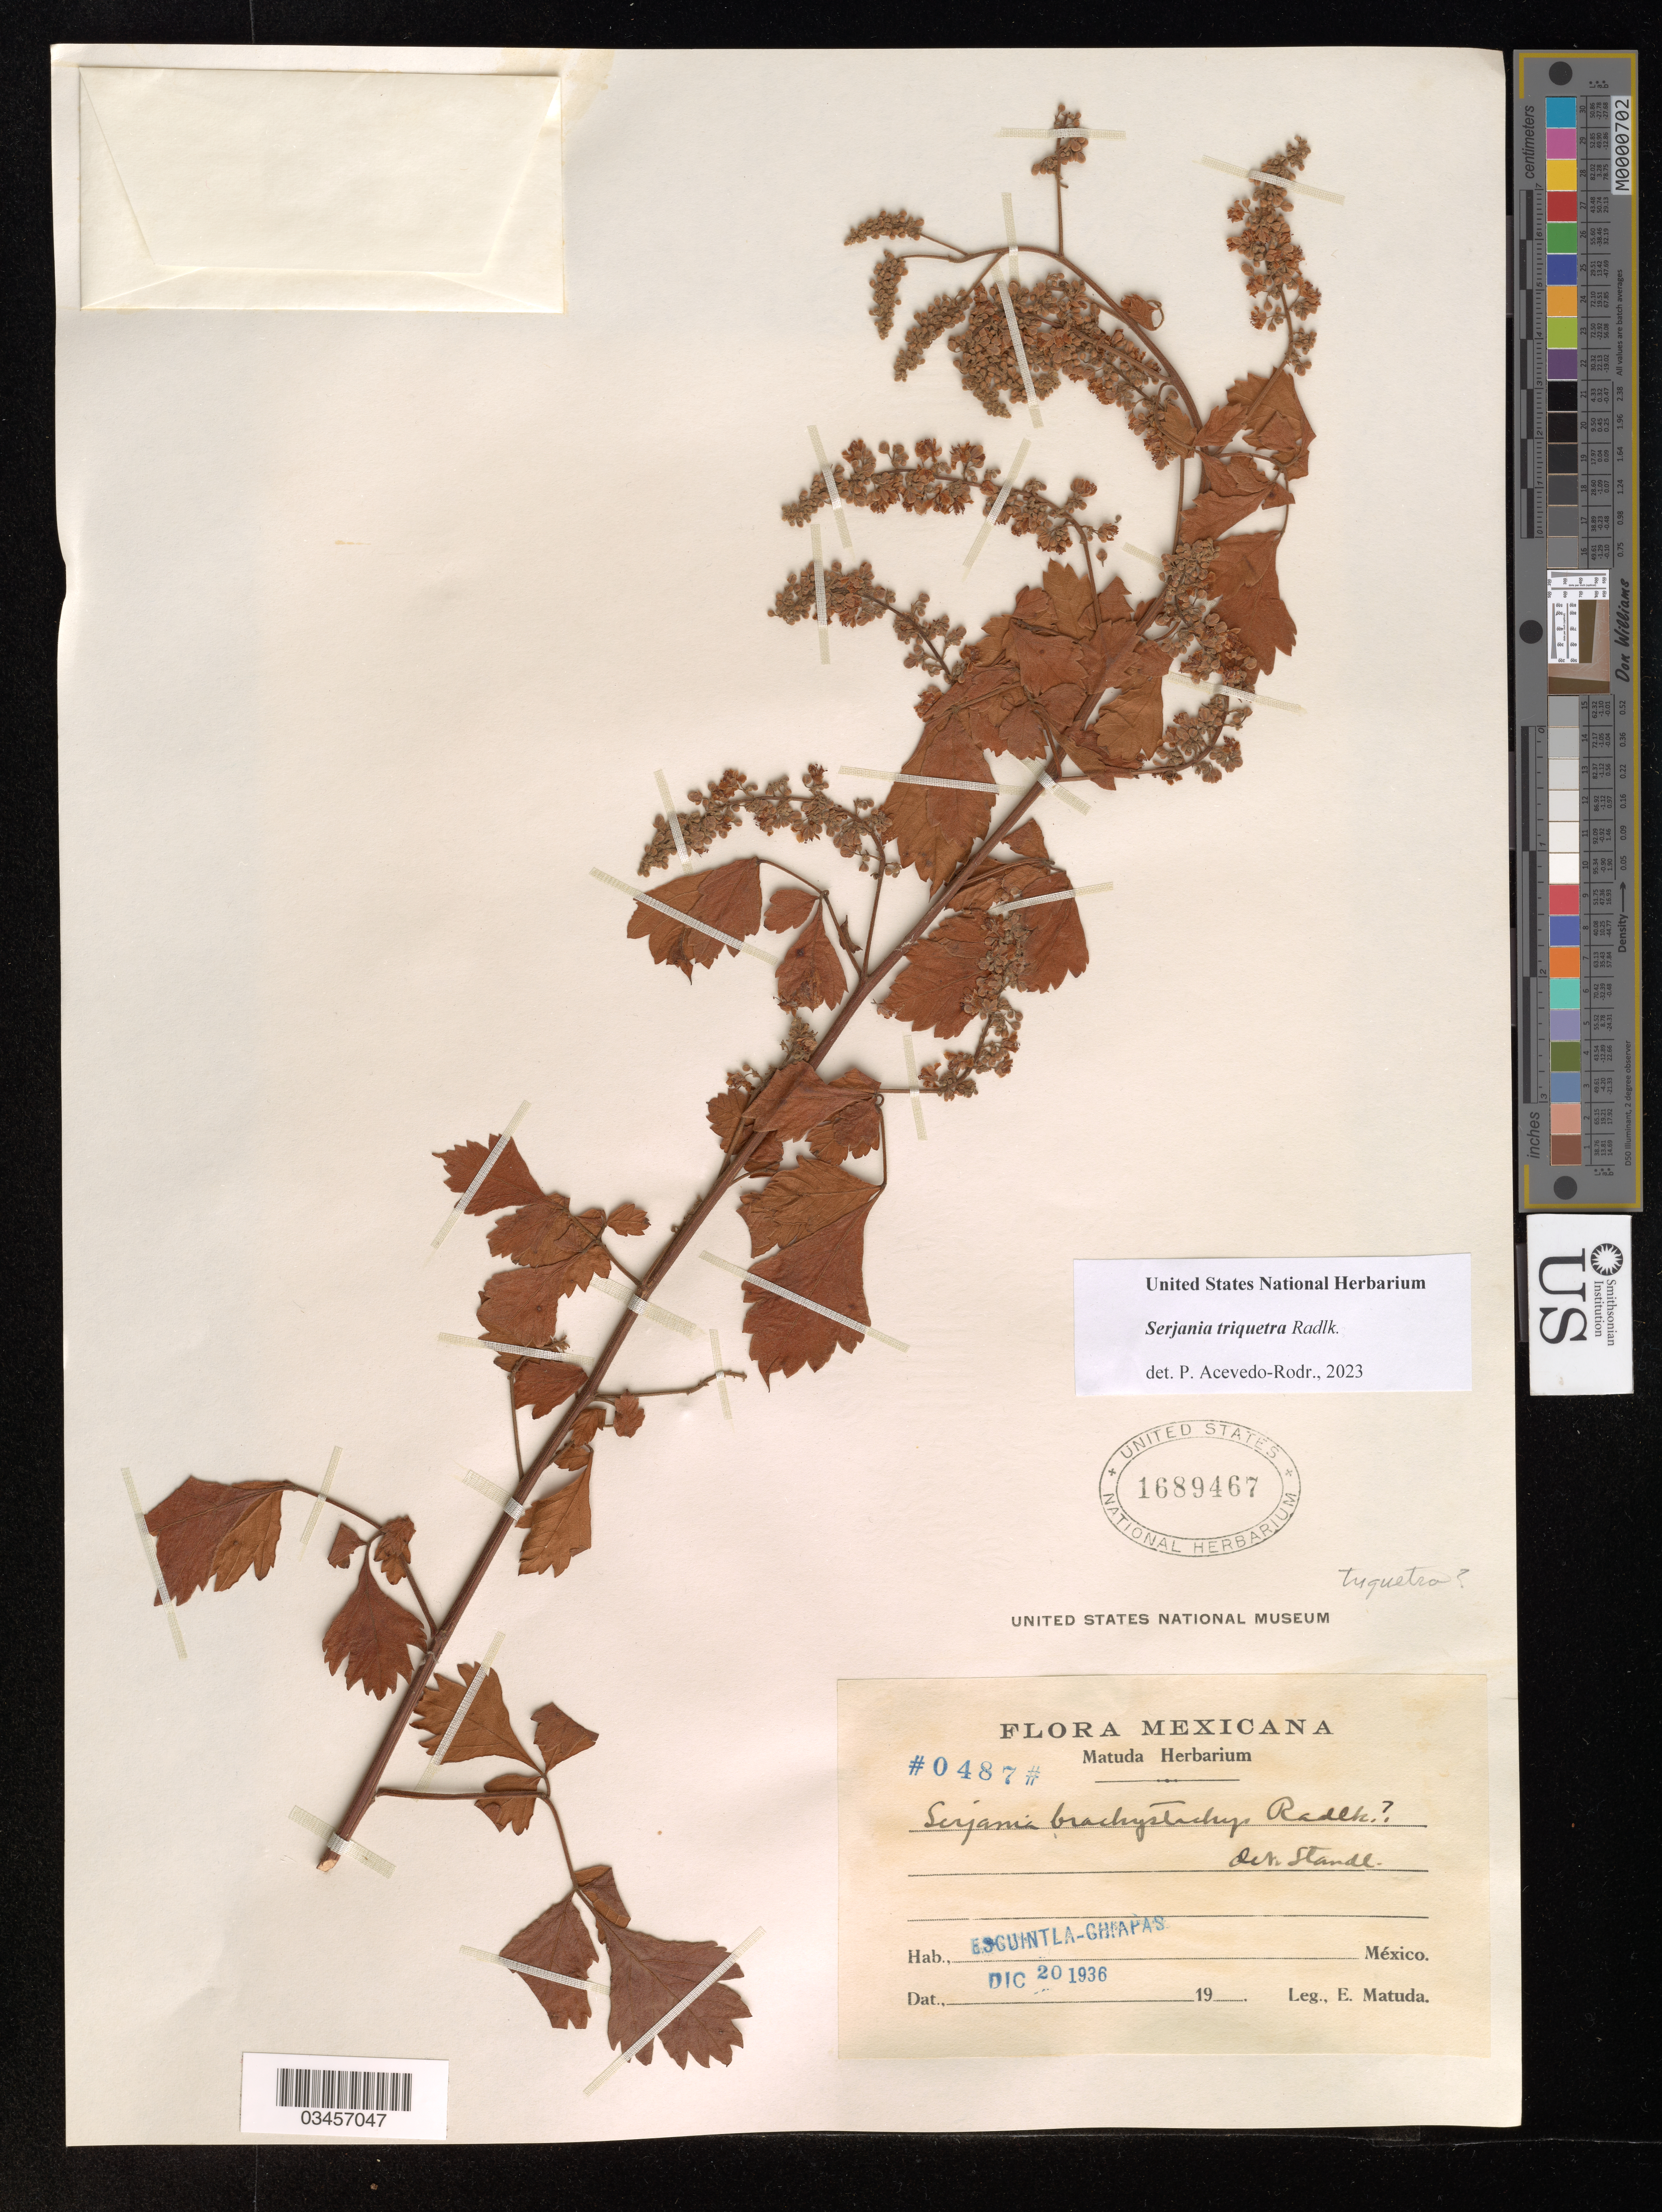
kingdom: Plantae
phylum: Tracheophyta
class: Magnoliopsida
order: Sapindales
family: Sapindaceae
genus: Serjania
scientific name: Serjania triquetra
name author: Radlk.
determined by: Acevedo-Rodriguez, P., (US), Smithsonian Institution - National Museum of Natural History (UNITED STATES)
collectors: E. Matuda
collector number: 487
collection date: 1936-12-20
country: Mexico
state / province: Chiapas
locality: Esquintla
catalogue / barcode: US 1689467